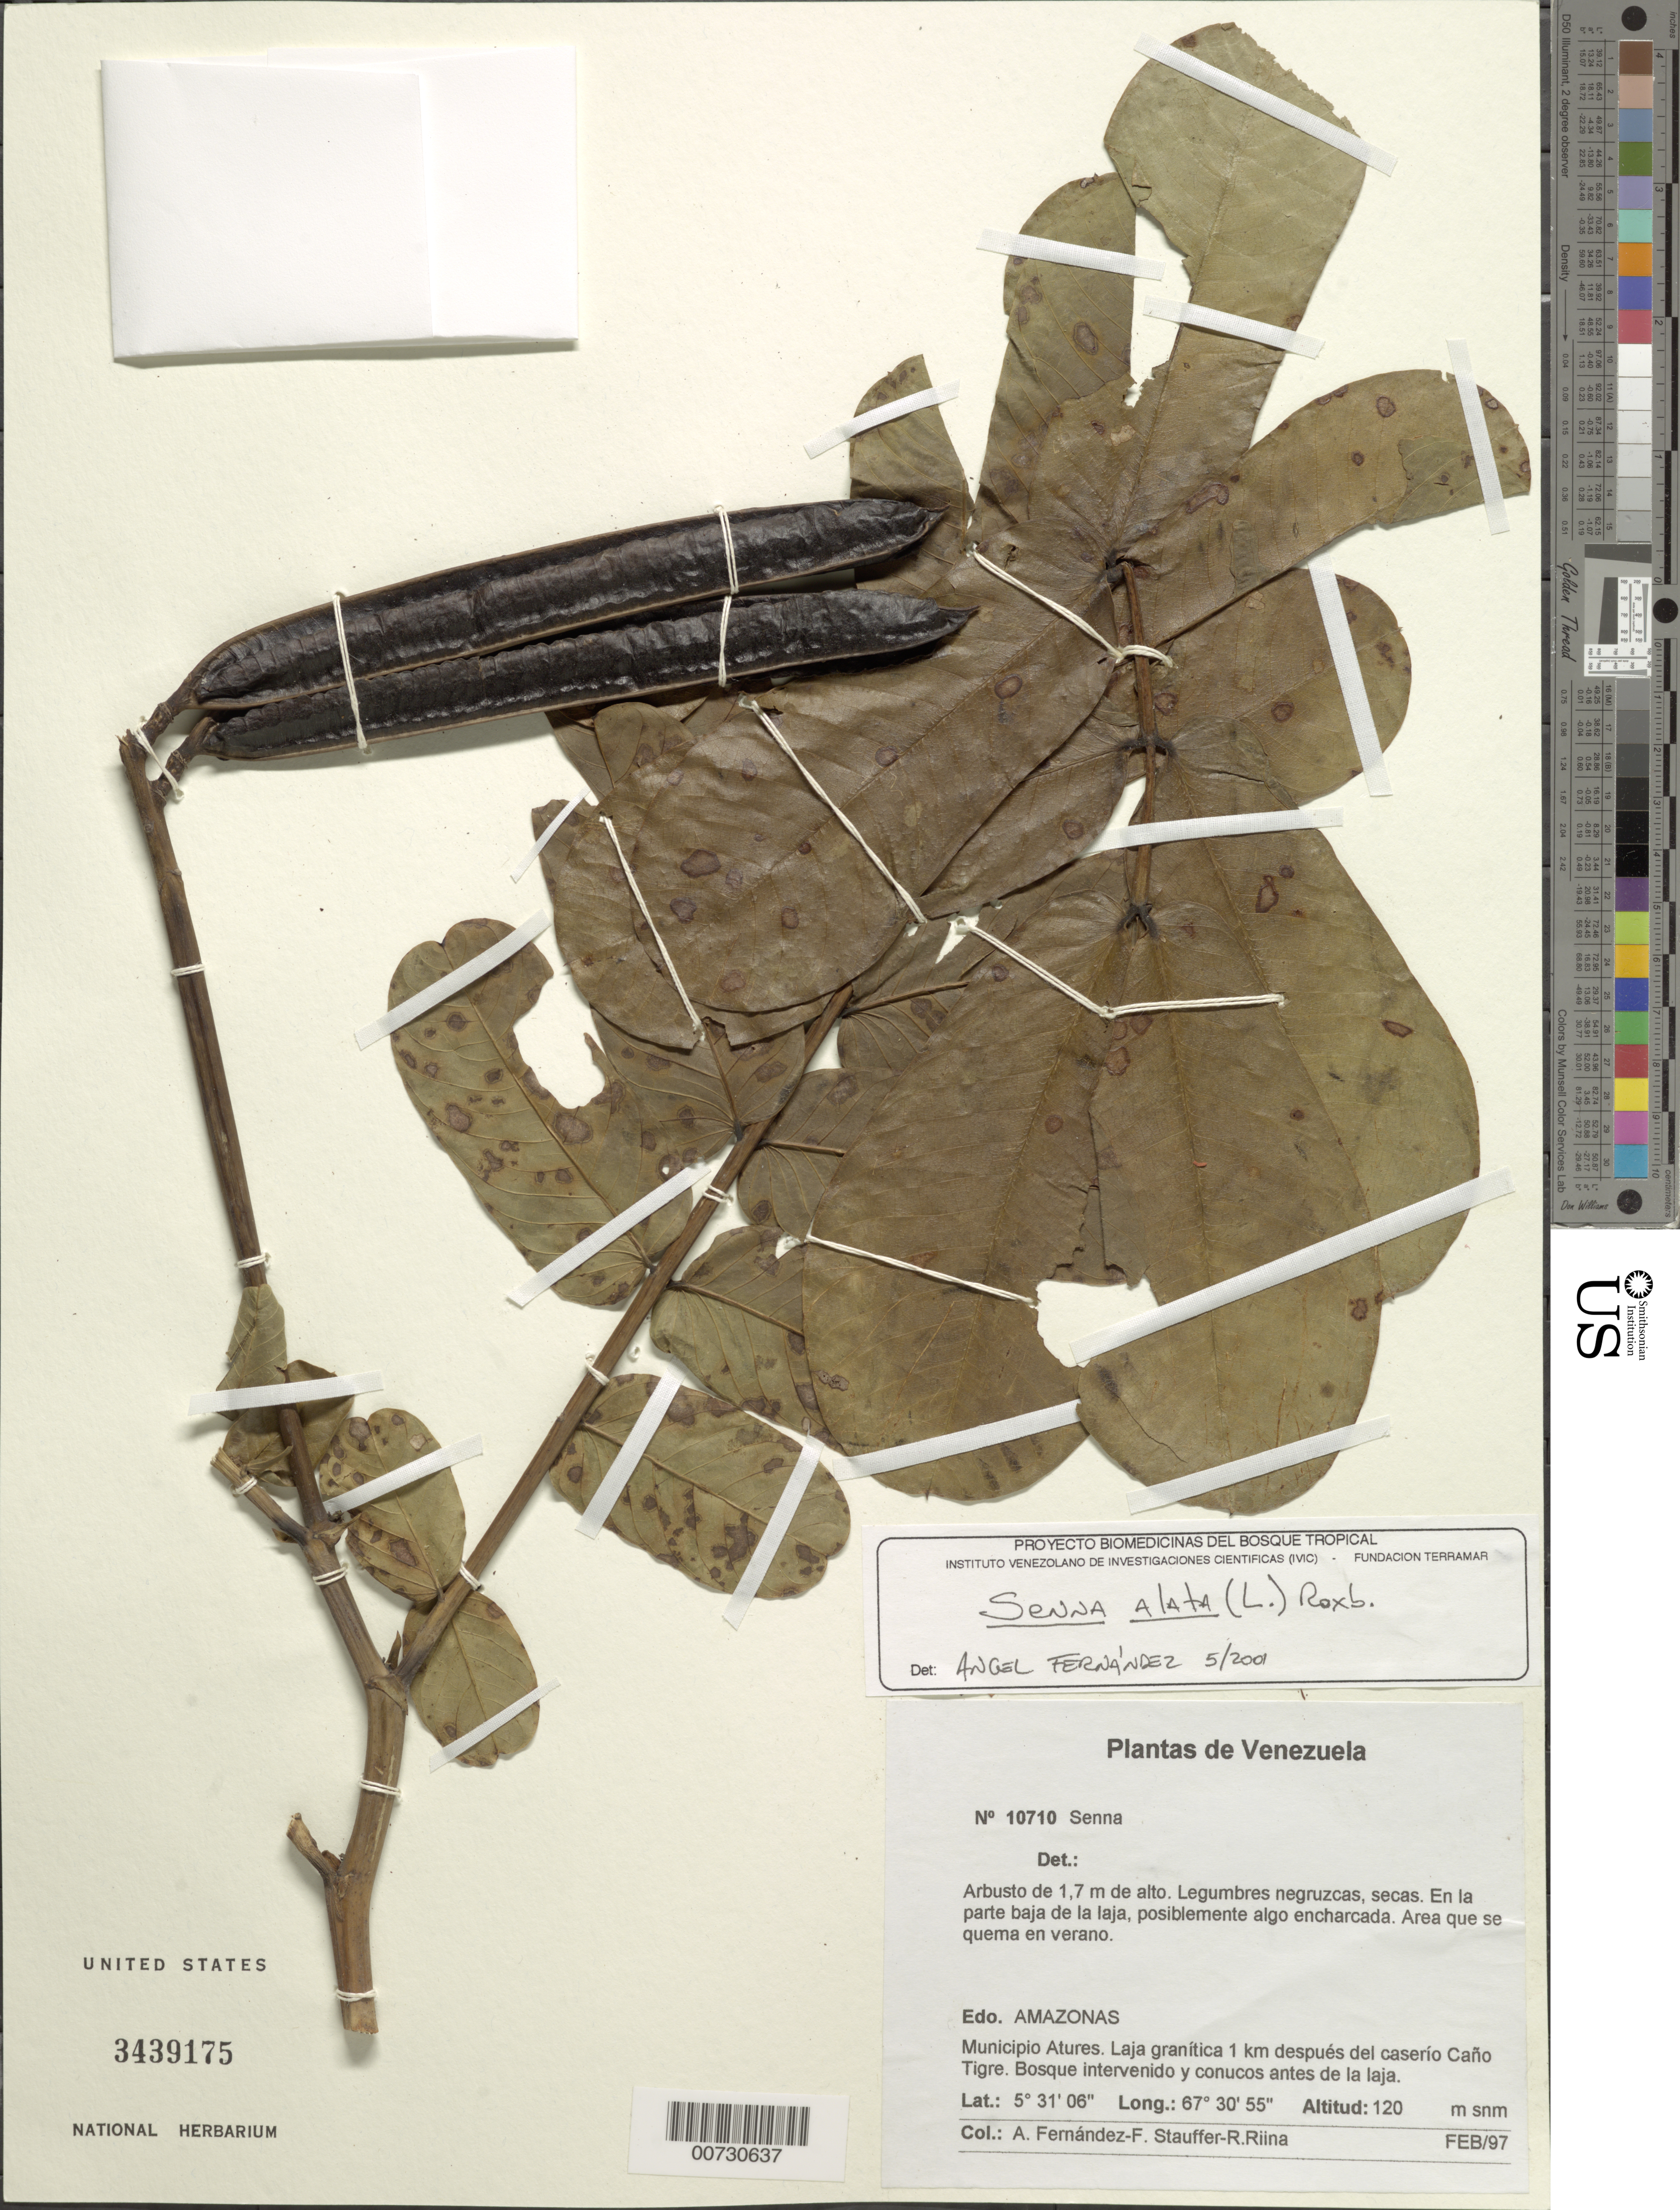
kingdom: Plantae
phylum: Tracheophyta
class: Magnoliopsida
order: Fabales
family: Fabaceae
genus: Senna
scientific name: Senna alata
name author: (L.) Roxb.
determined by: Fernández, Ángel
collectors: A. Fernández, F. W. Stauffer & R. Riina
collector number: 10710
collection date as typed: Feb 1997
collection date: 1997-02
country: Venezuela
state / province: Amazonas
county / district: Atures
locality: Caño Tigre.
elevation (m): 120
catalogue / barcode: US 3439175